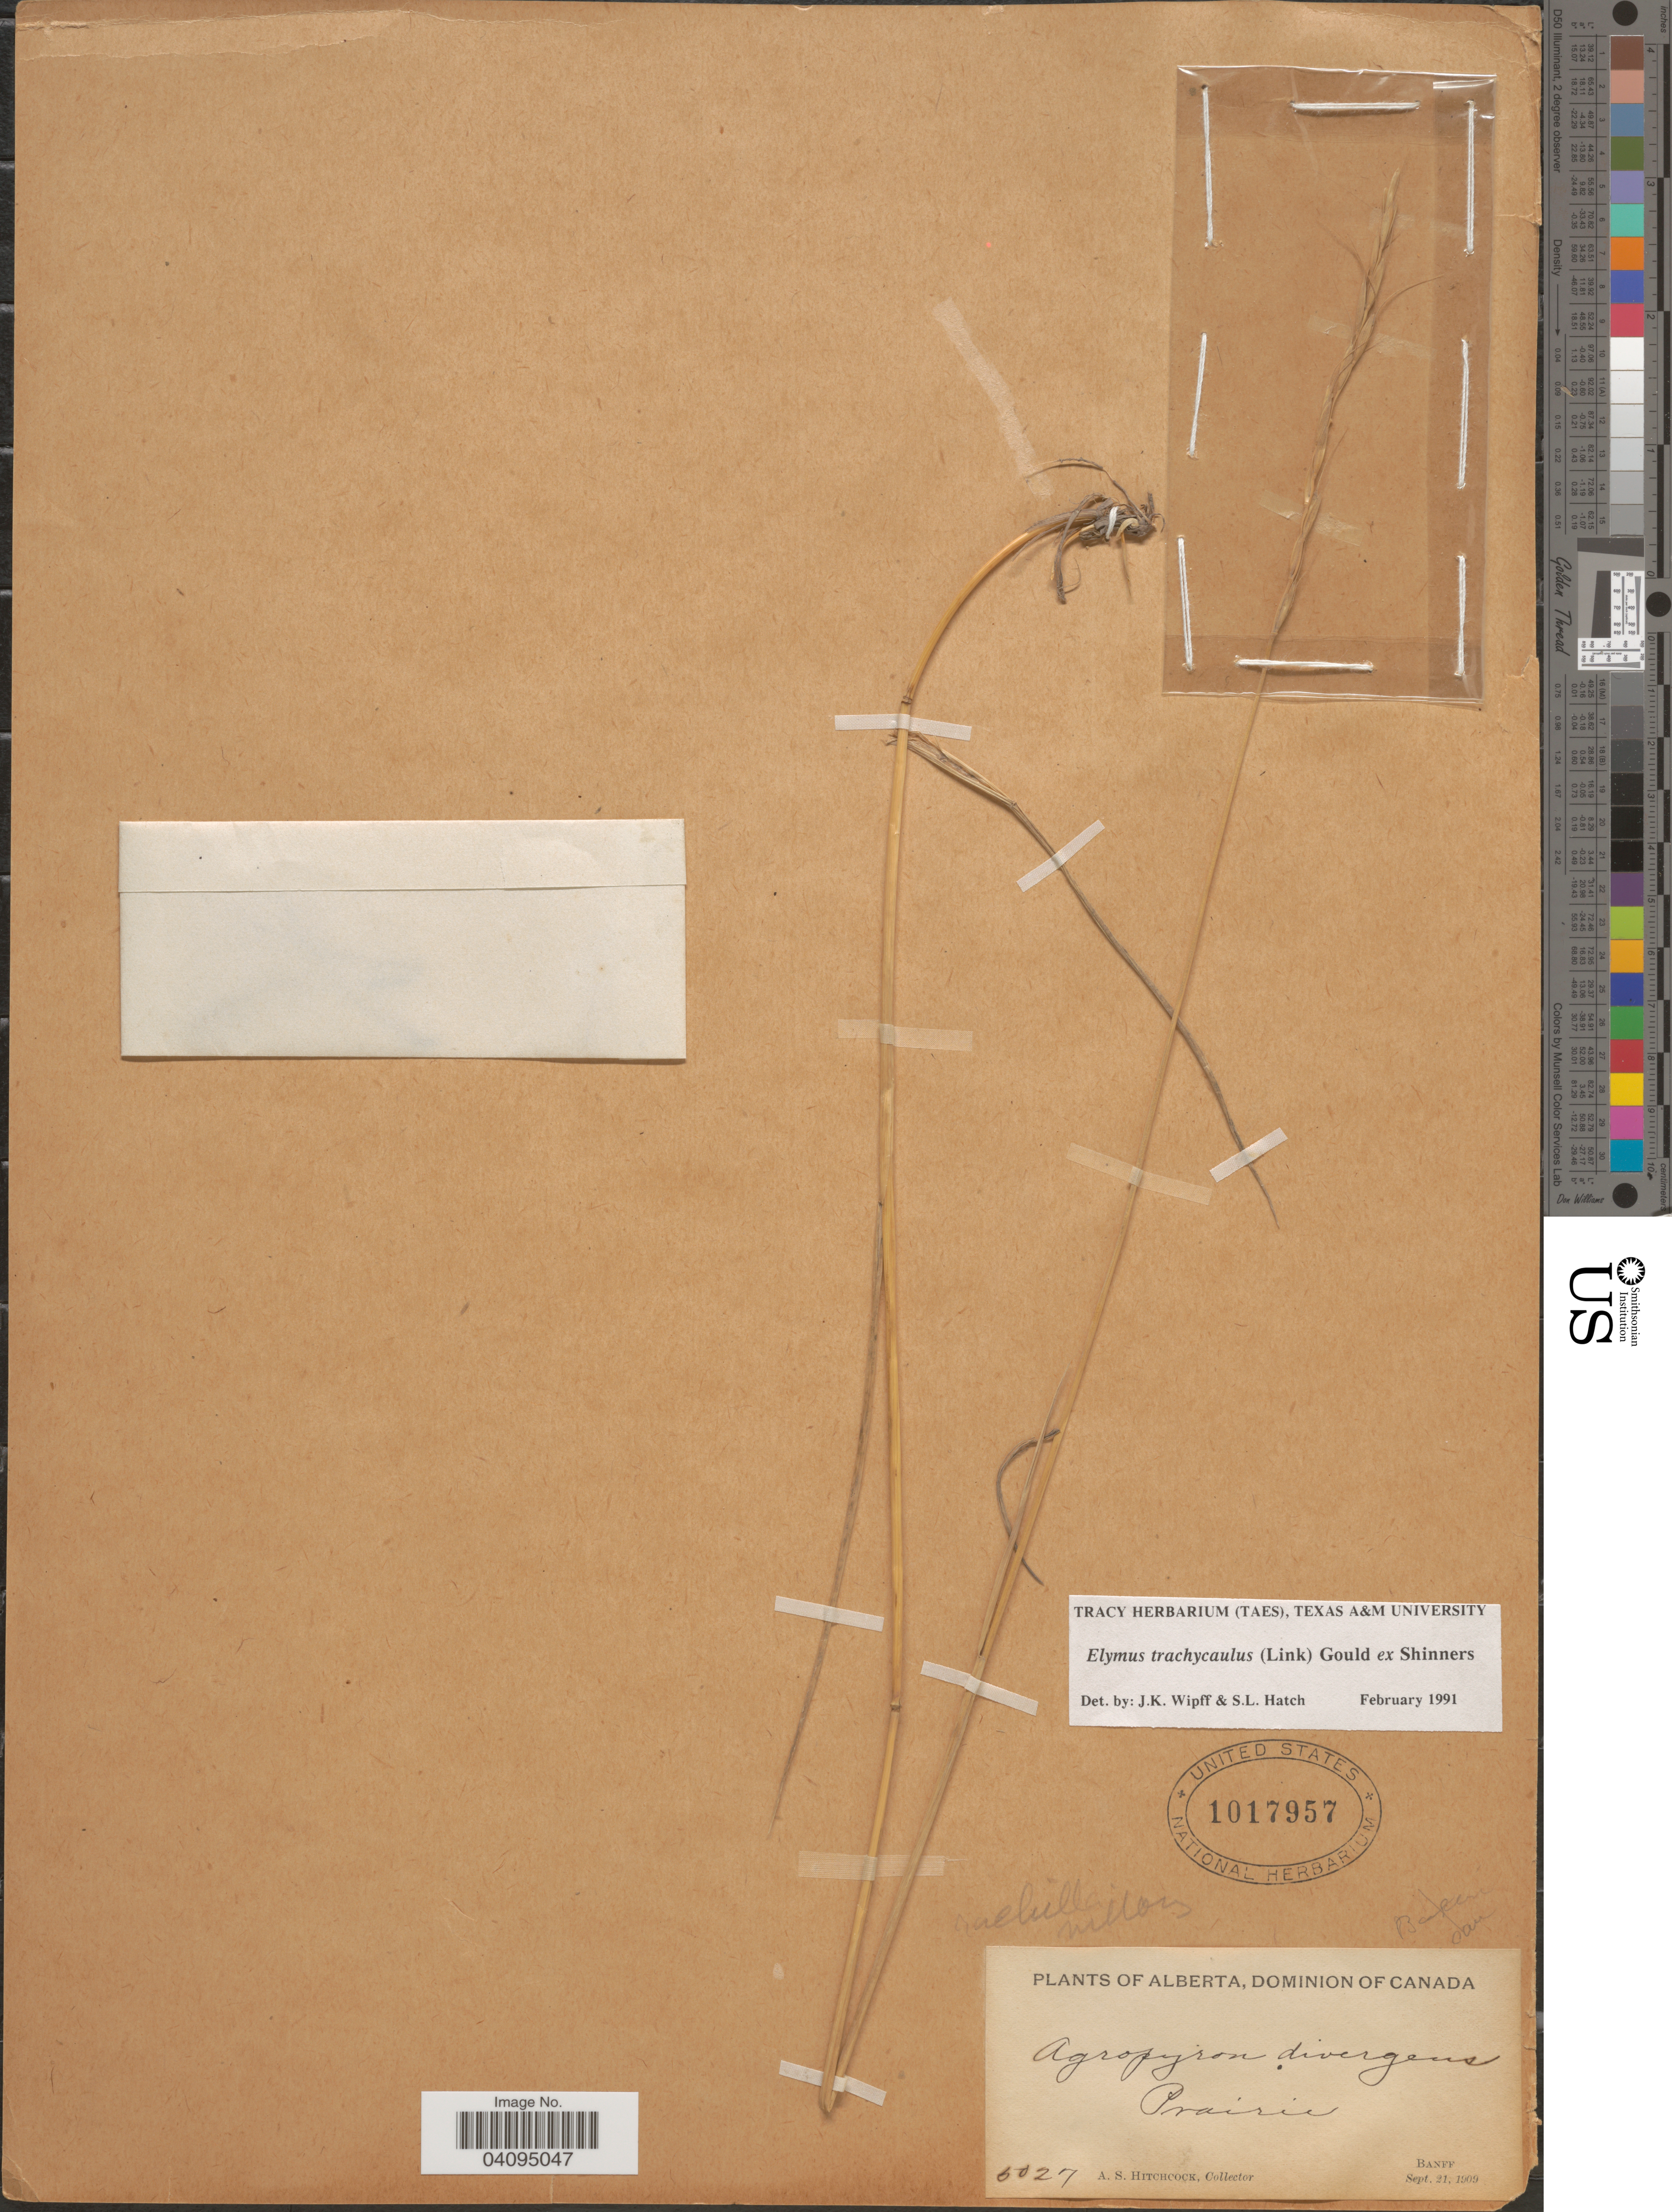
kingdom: Plantae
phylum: Tracheophyta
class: Liliopsida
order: Poales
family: Poaceae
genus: Elymus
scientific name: Elymus trachycaulus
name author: (Link) Gould ex Shinners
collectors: A. S. Hitchcock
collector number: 5027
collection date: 1909-09-21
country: Canada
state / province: Alberta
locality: Dominion of Canada. Prairie. Banff.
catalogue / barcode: US 1017957